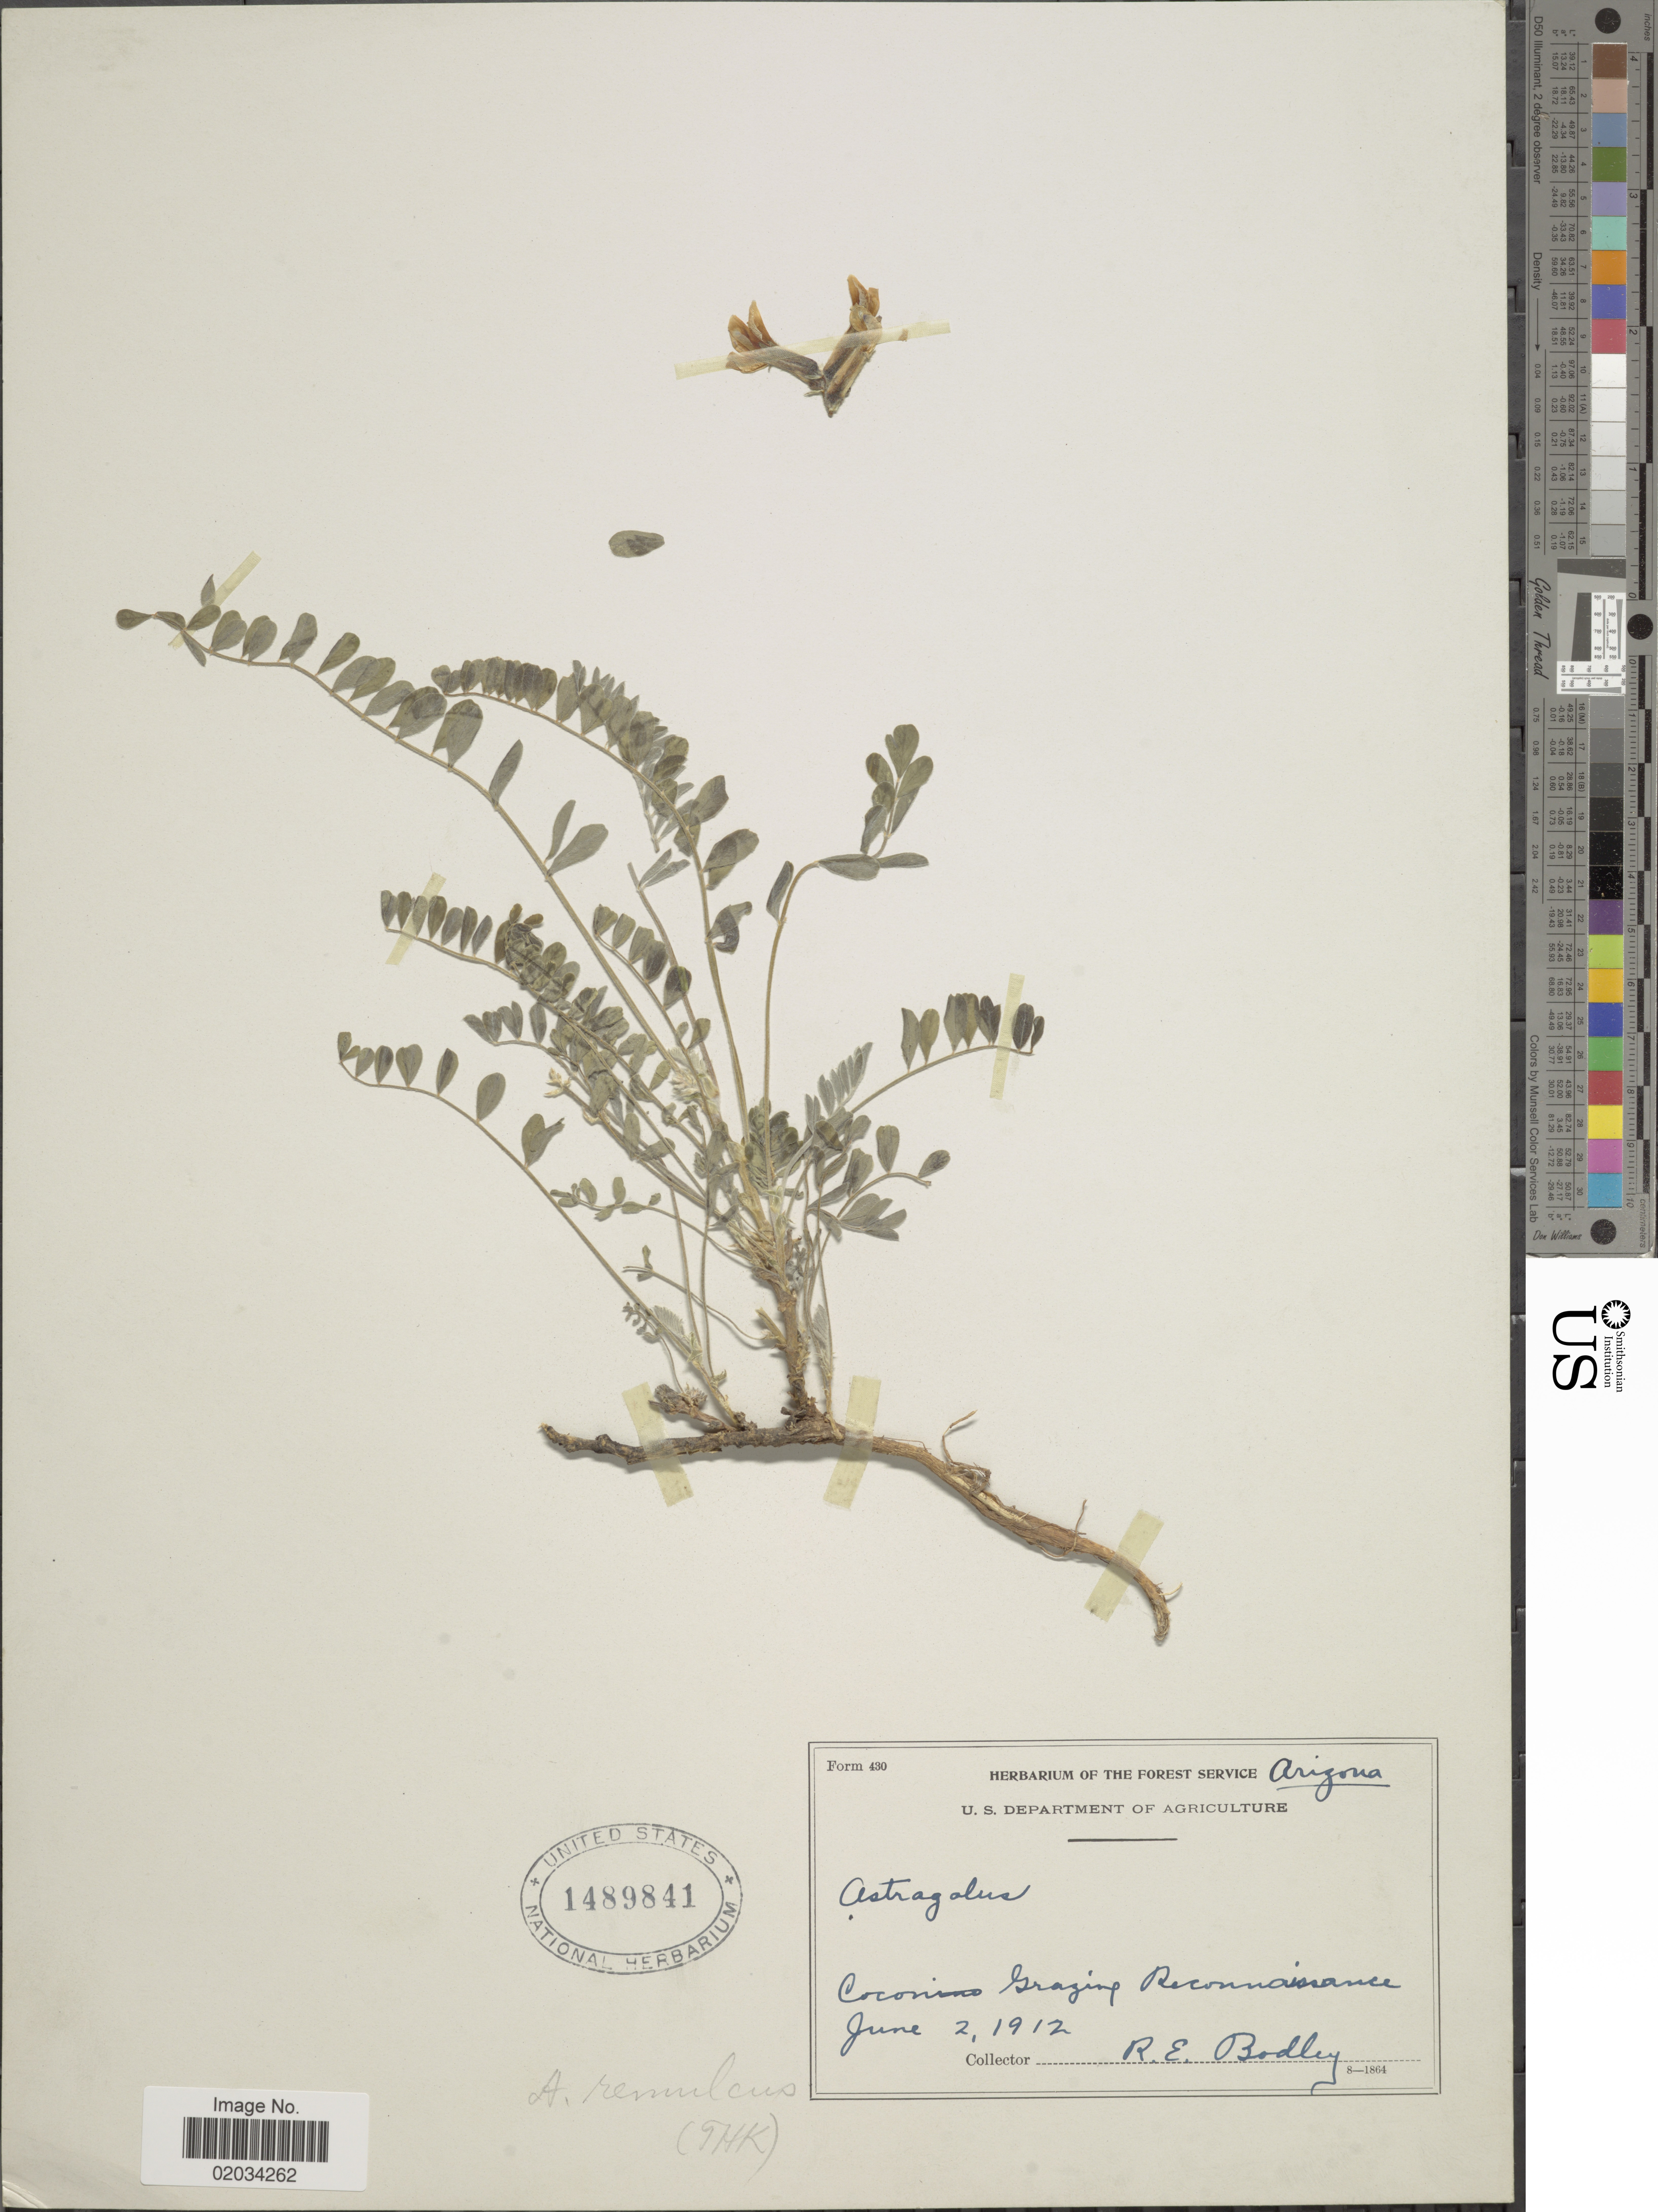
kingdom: Plantae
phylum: Tracheophyta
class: Magnoliopsida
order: Fabales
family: Fabaceae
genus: Astragalus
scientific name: Astragalus remulcus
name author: M.E. Jones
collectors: E. Bodley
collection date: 1912-06-02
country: United States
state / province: Arizona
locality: Coconino Grazing Reconnasance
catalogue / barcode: US 1489841